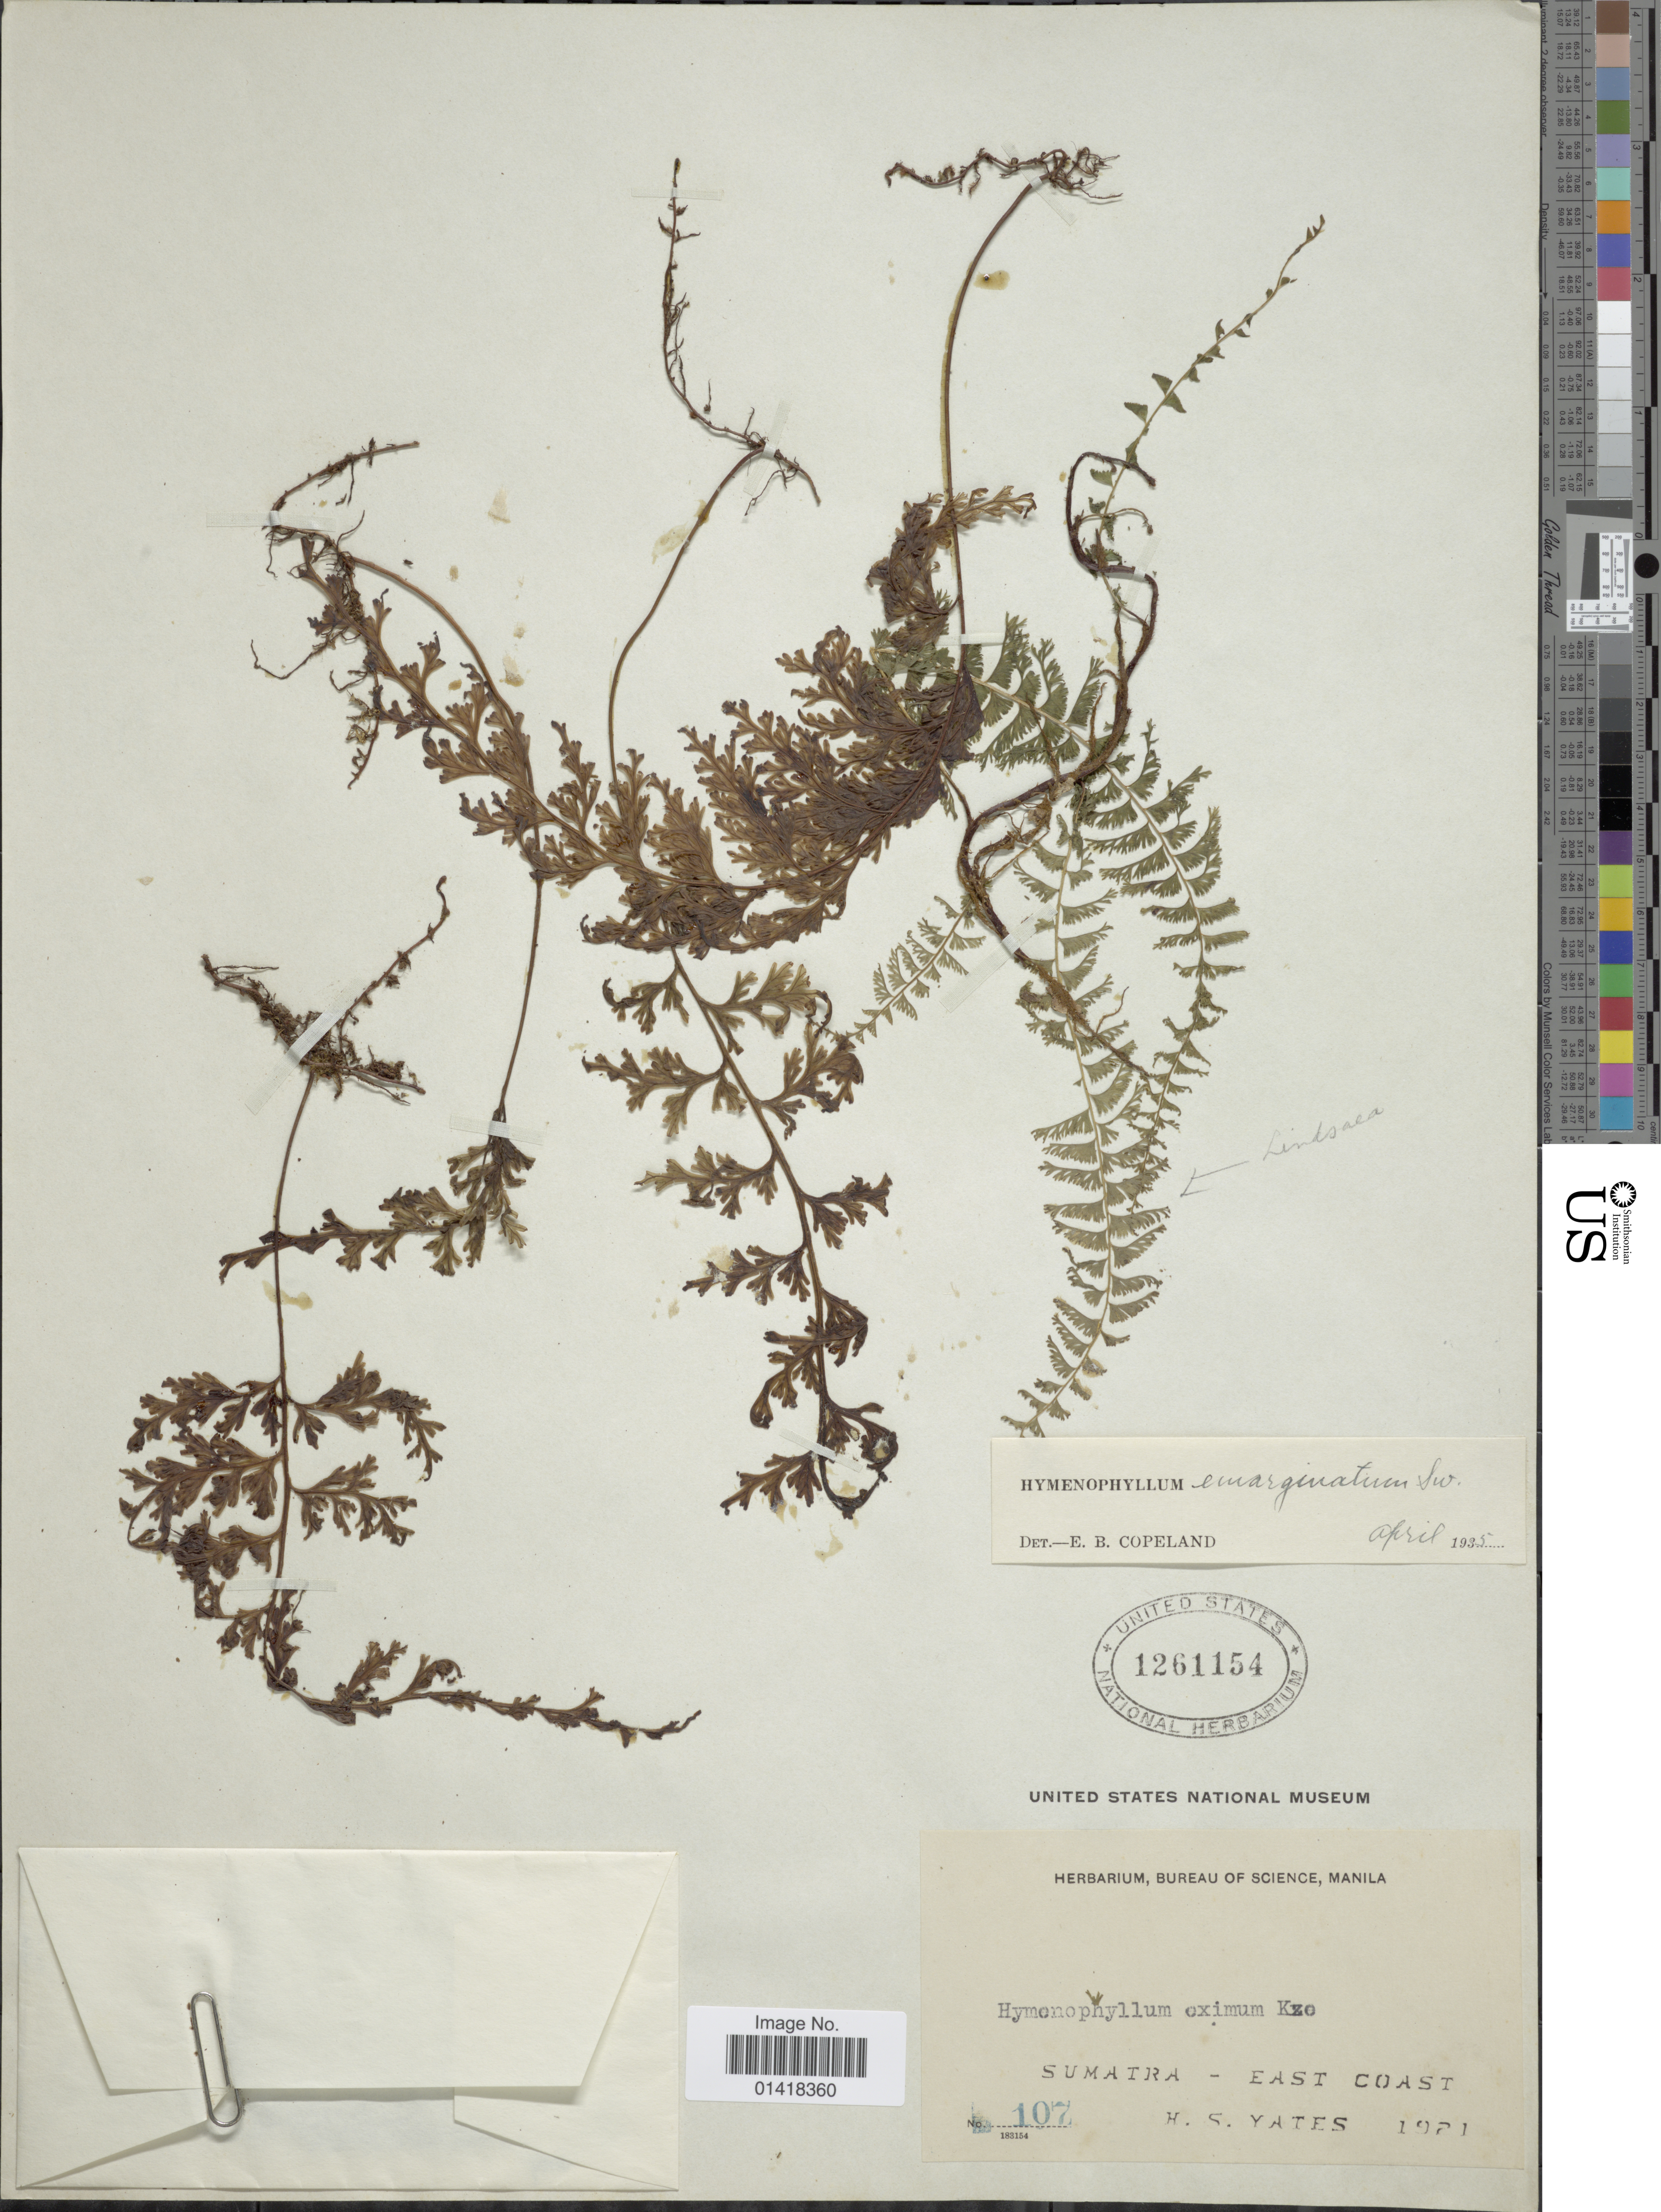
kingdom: Plantae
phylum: Tracheophyta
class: Polypodiopsida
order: Hymenophyllales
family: Hymenophyllaceae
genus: Hymenophyllum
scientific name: Hymenophyllum emarginatum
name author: Sw.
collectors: H. S. Yates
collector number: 107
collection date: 1921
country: Indonesia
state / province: Sumatra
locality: East coast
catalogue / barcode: US 3228429